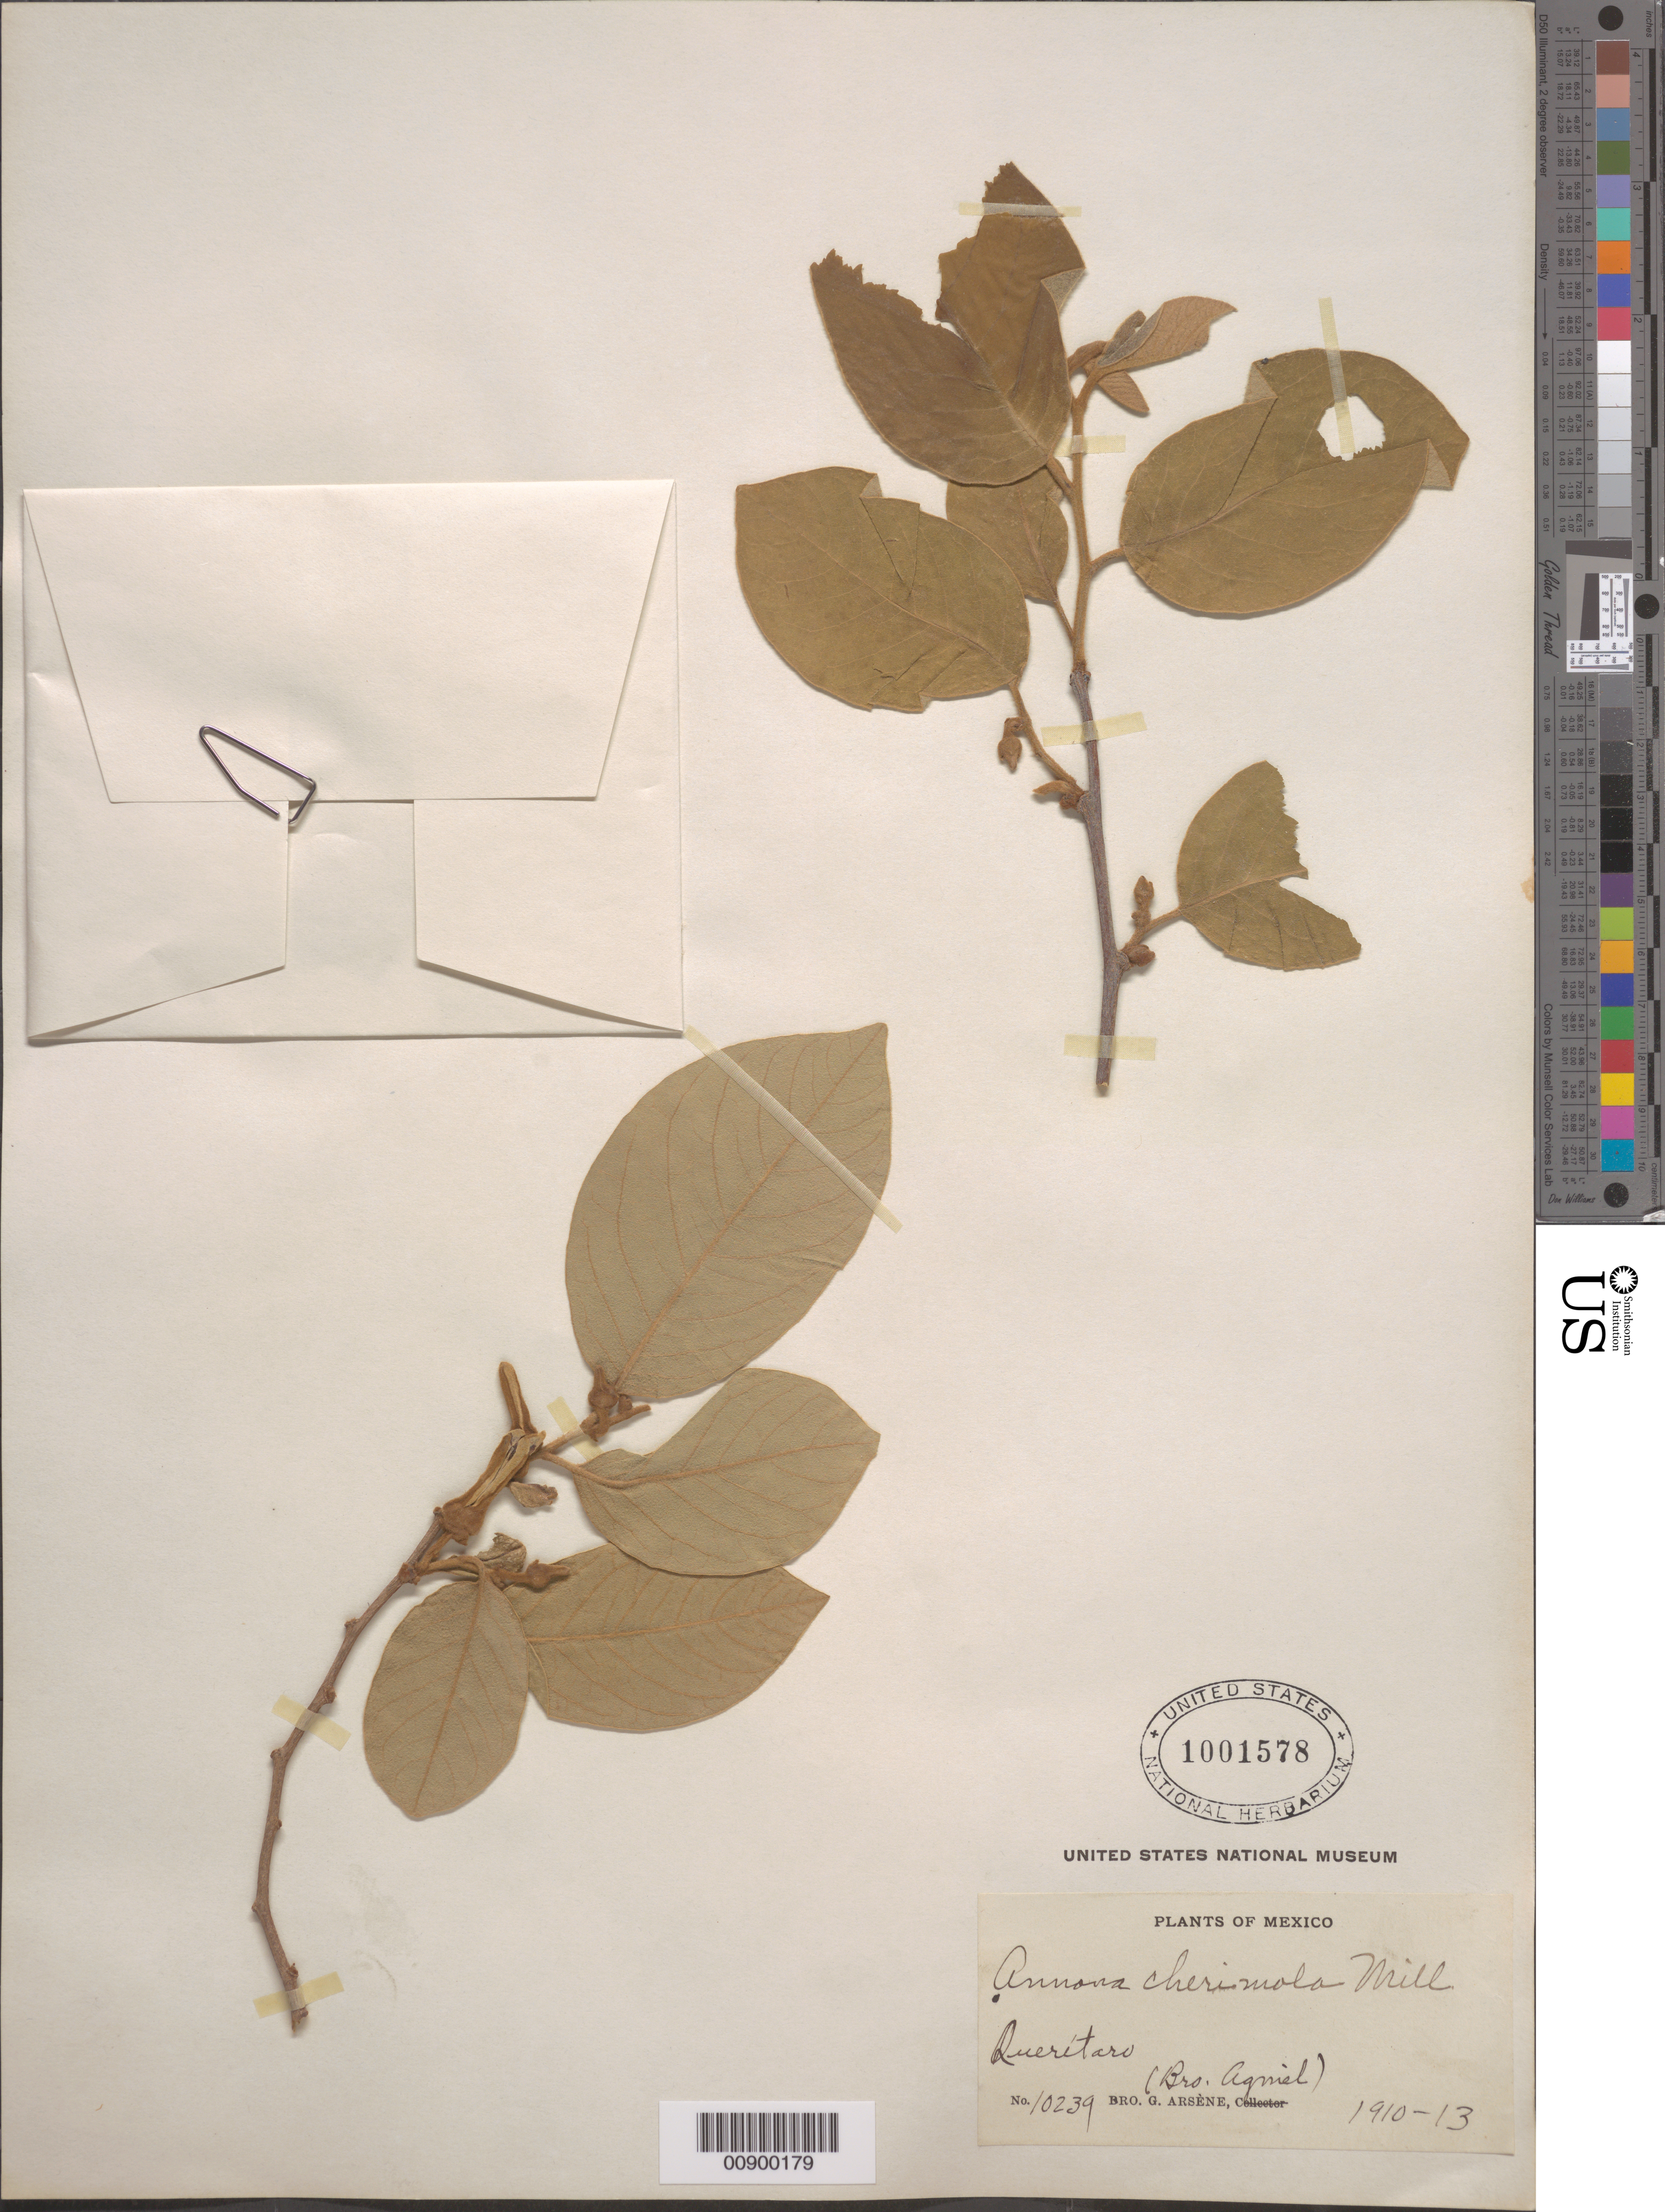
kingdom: Plantae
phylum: Tracheophyta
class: Magnoliopsida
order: Magnoliales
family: Annonaceae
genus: Annona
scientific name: Annona cherimola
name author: Mill.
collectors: Bro. Agniel & Bro. G. Arsène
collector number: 10239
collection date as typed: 1910 to -- --- 1913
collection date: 1910/1913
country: Mexico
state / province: Querétaro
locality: Querétaro.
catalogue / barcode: US 1001578